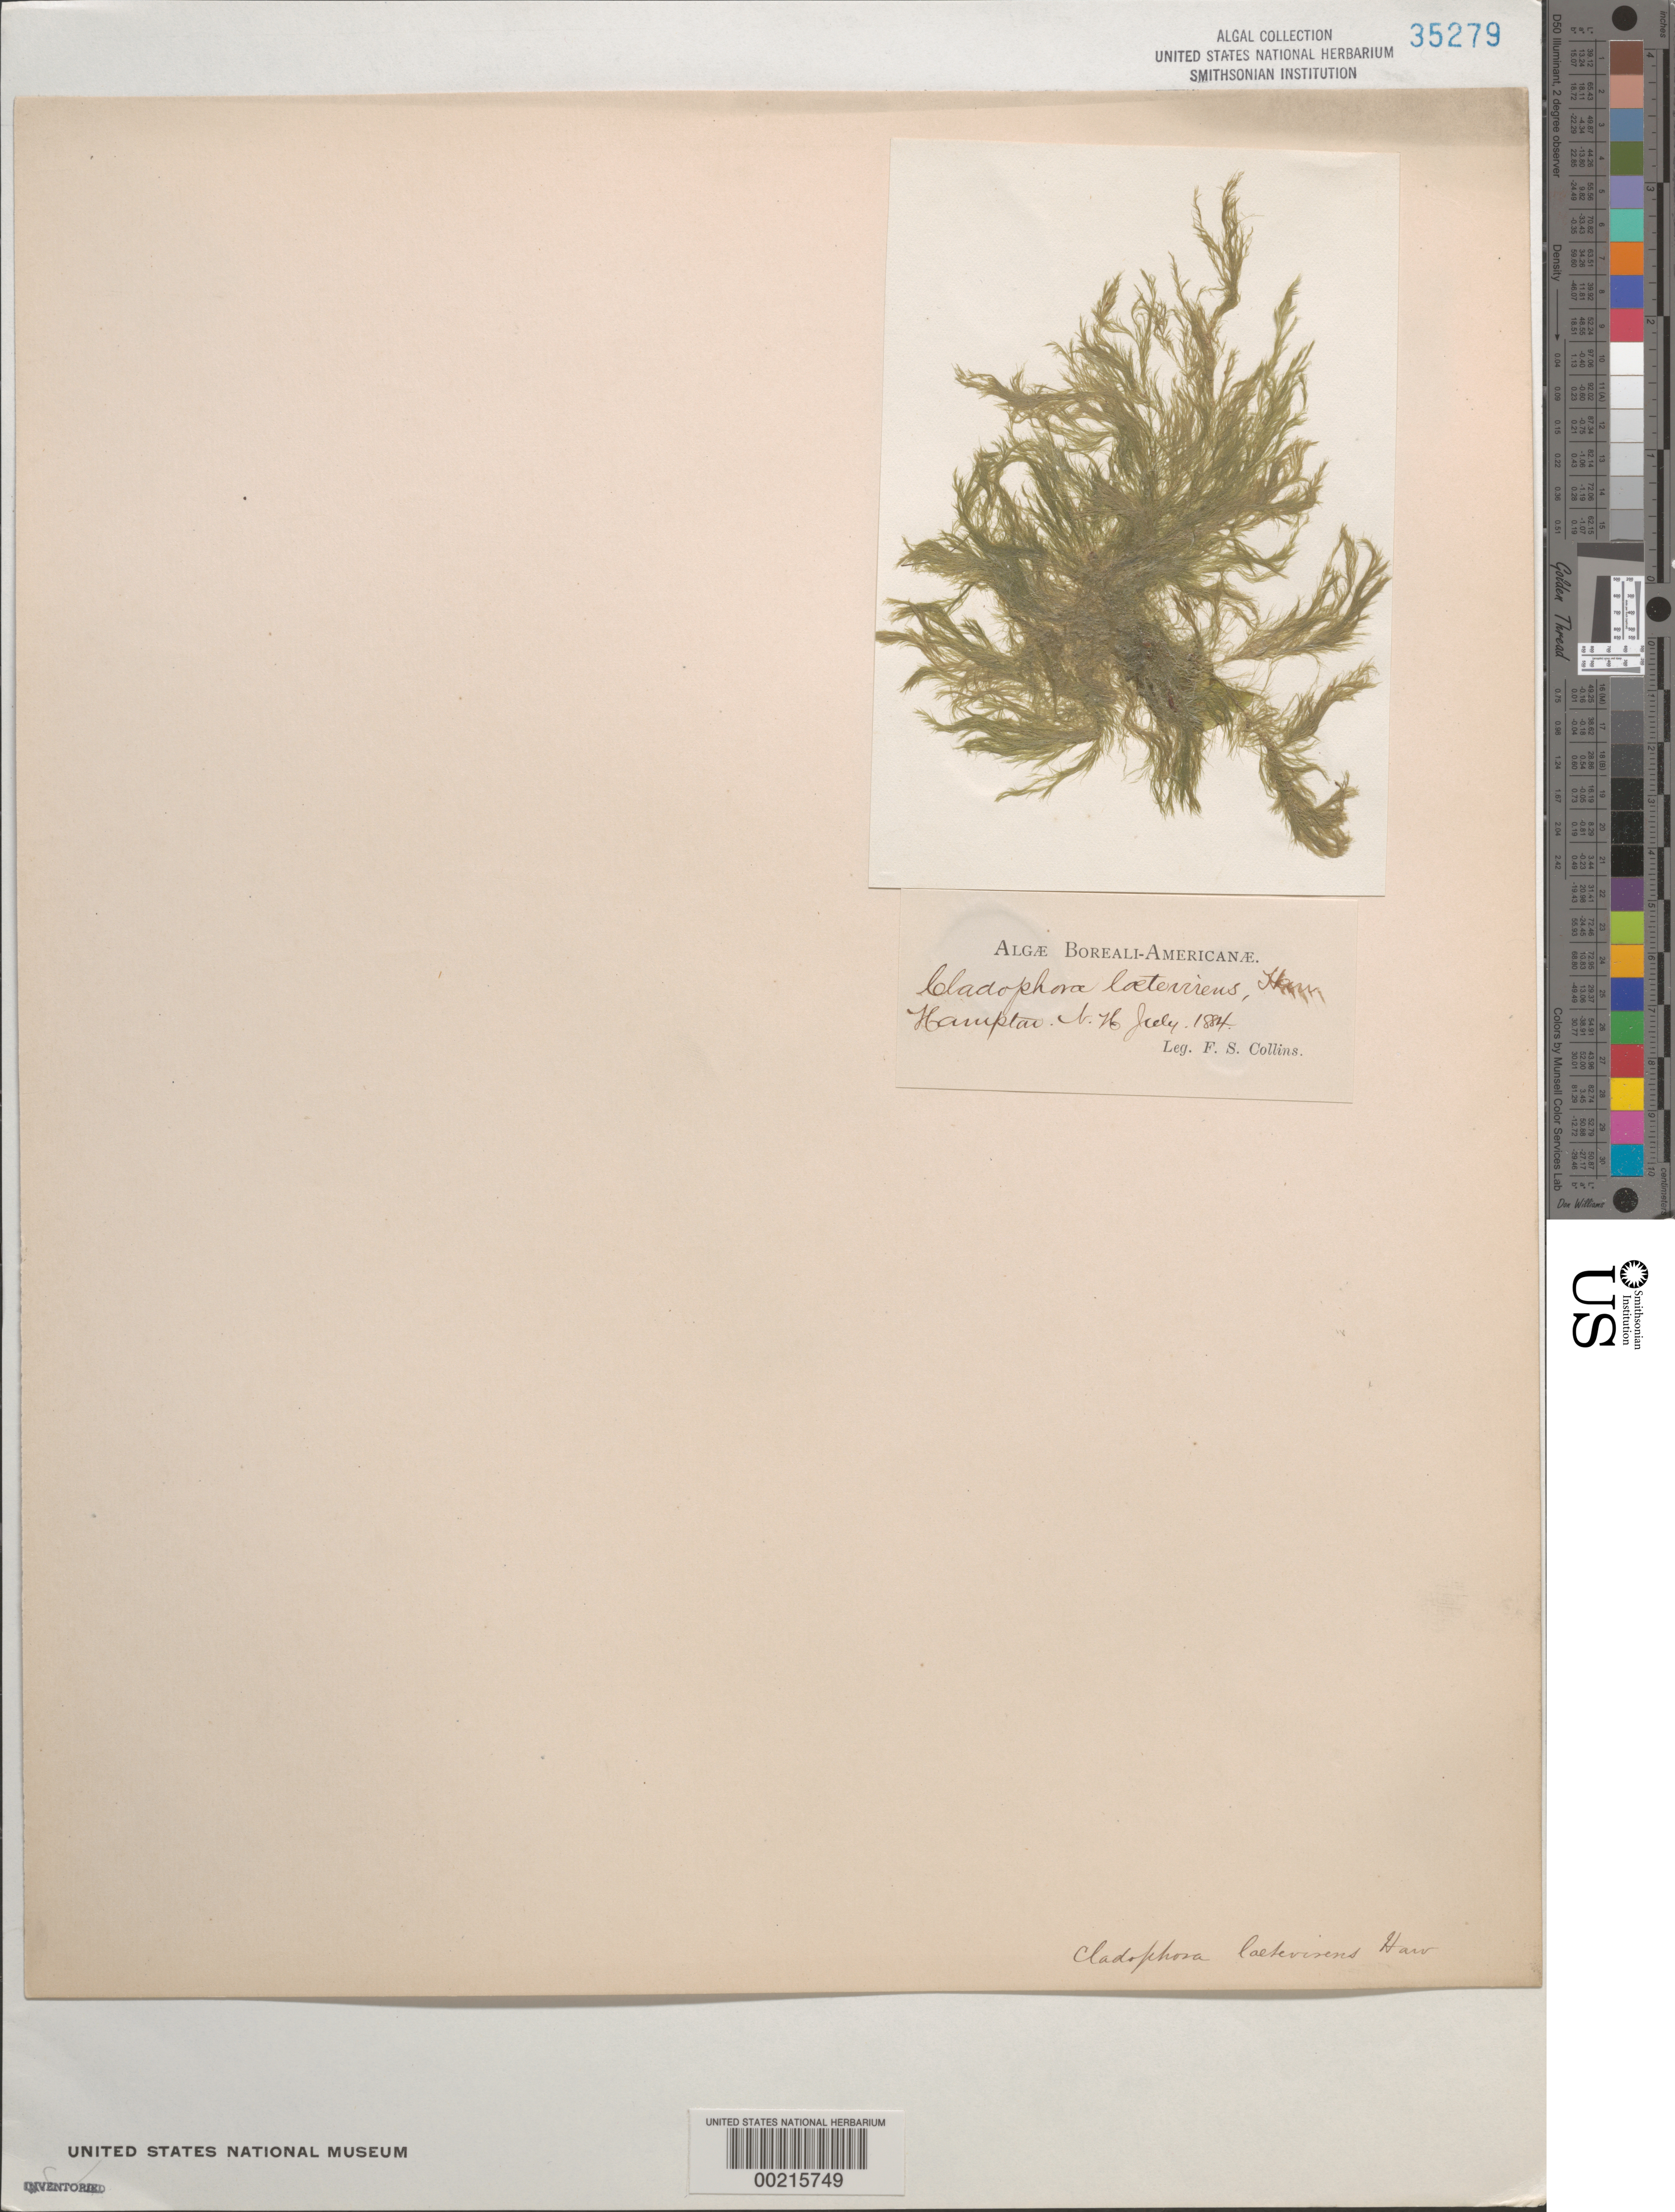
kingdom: Plantae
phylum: Chlorophyta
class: Ulvophyceae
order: Cladophorales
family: Cladophoraceae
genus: Cladophora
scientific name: Cladophora laetevirens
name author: (Dillwyn) Kütz.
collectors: F. Collins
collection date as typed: Jul 1884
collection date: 1884-07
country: United States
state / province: New Hampshire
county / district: Rockingham County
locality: Hampton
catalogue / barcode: US 35279